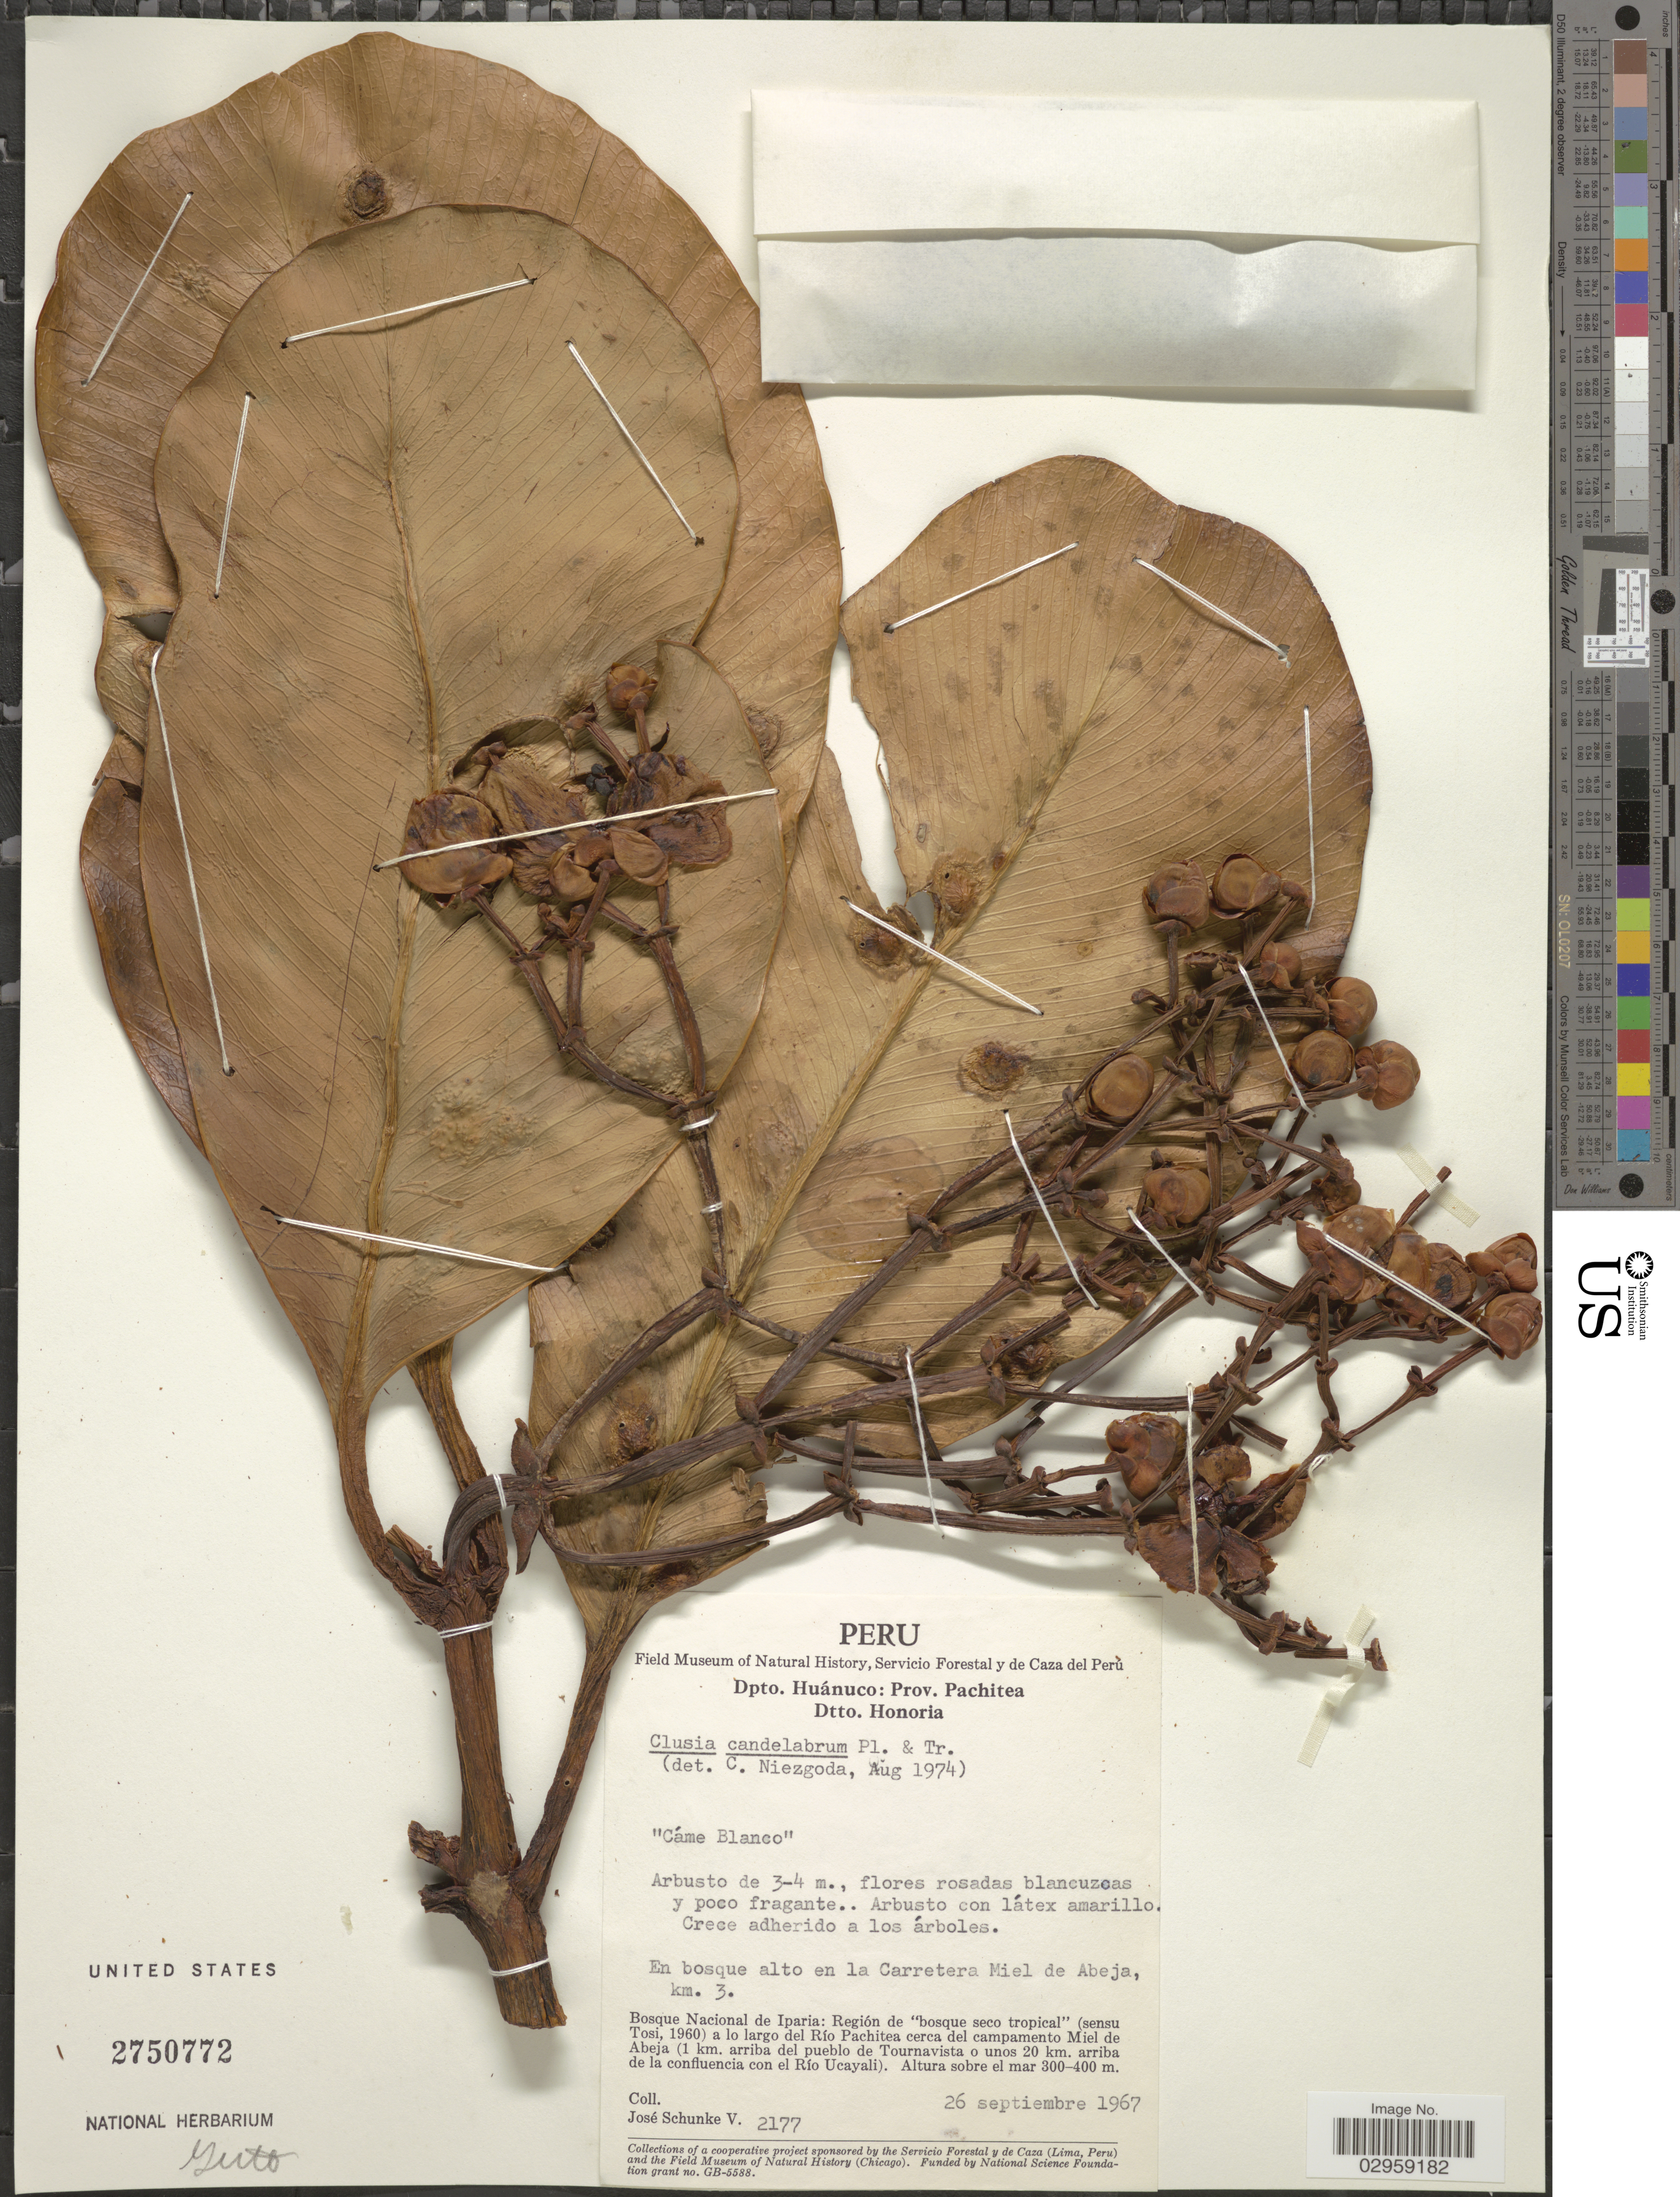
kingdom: Plantae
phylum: Tracheophyta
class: Magnoliopsida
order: Malpighiales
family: Clusiaceae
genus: Clusia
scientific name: Clusia candelabrum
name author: Planch. & Triana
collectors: J. Schunke Vigo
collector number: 2177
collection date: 1967-09-26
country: Peru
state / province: Huánuco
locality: Dpto. Huánuco: Prov. Pachitea. Dtto. Honoria. En bosque alto en la Carretera Miel de Abeja, km. 3. Bosque Nacional de Iparia: Región de 'bosque seco tropical' (sensu Tosi, 1960) a lo largo del Río Pachitea cerca del campamento Miel de Abeja (1 km. arriba del pueblo de Tournavista o unos 20 km. arriba de la confluencia con el Río Ucayali).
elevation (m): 300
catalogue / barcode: US 2750772